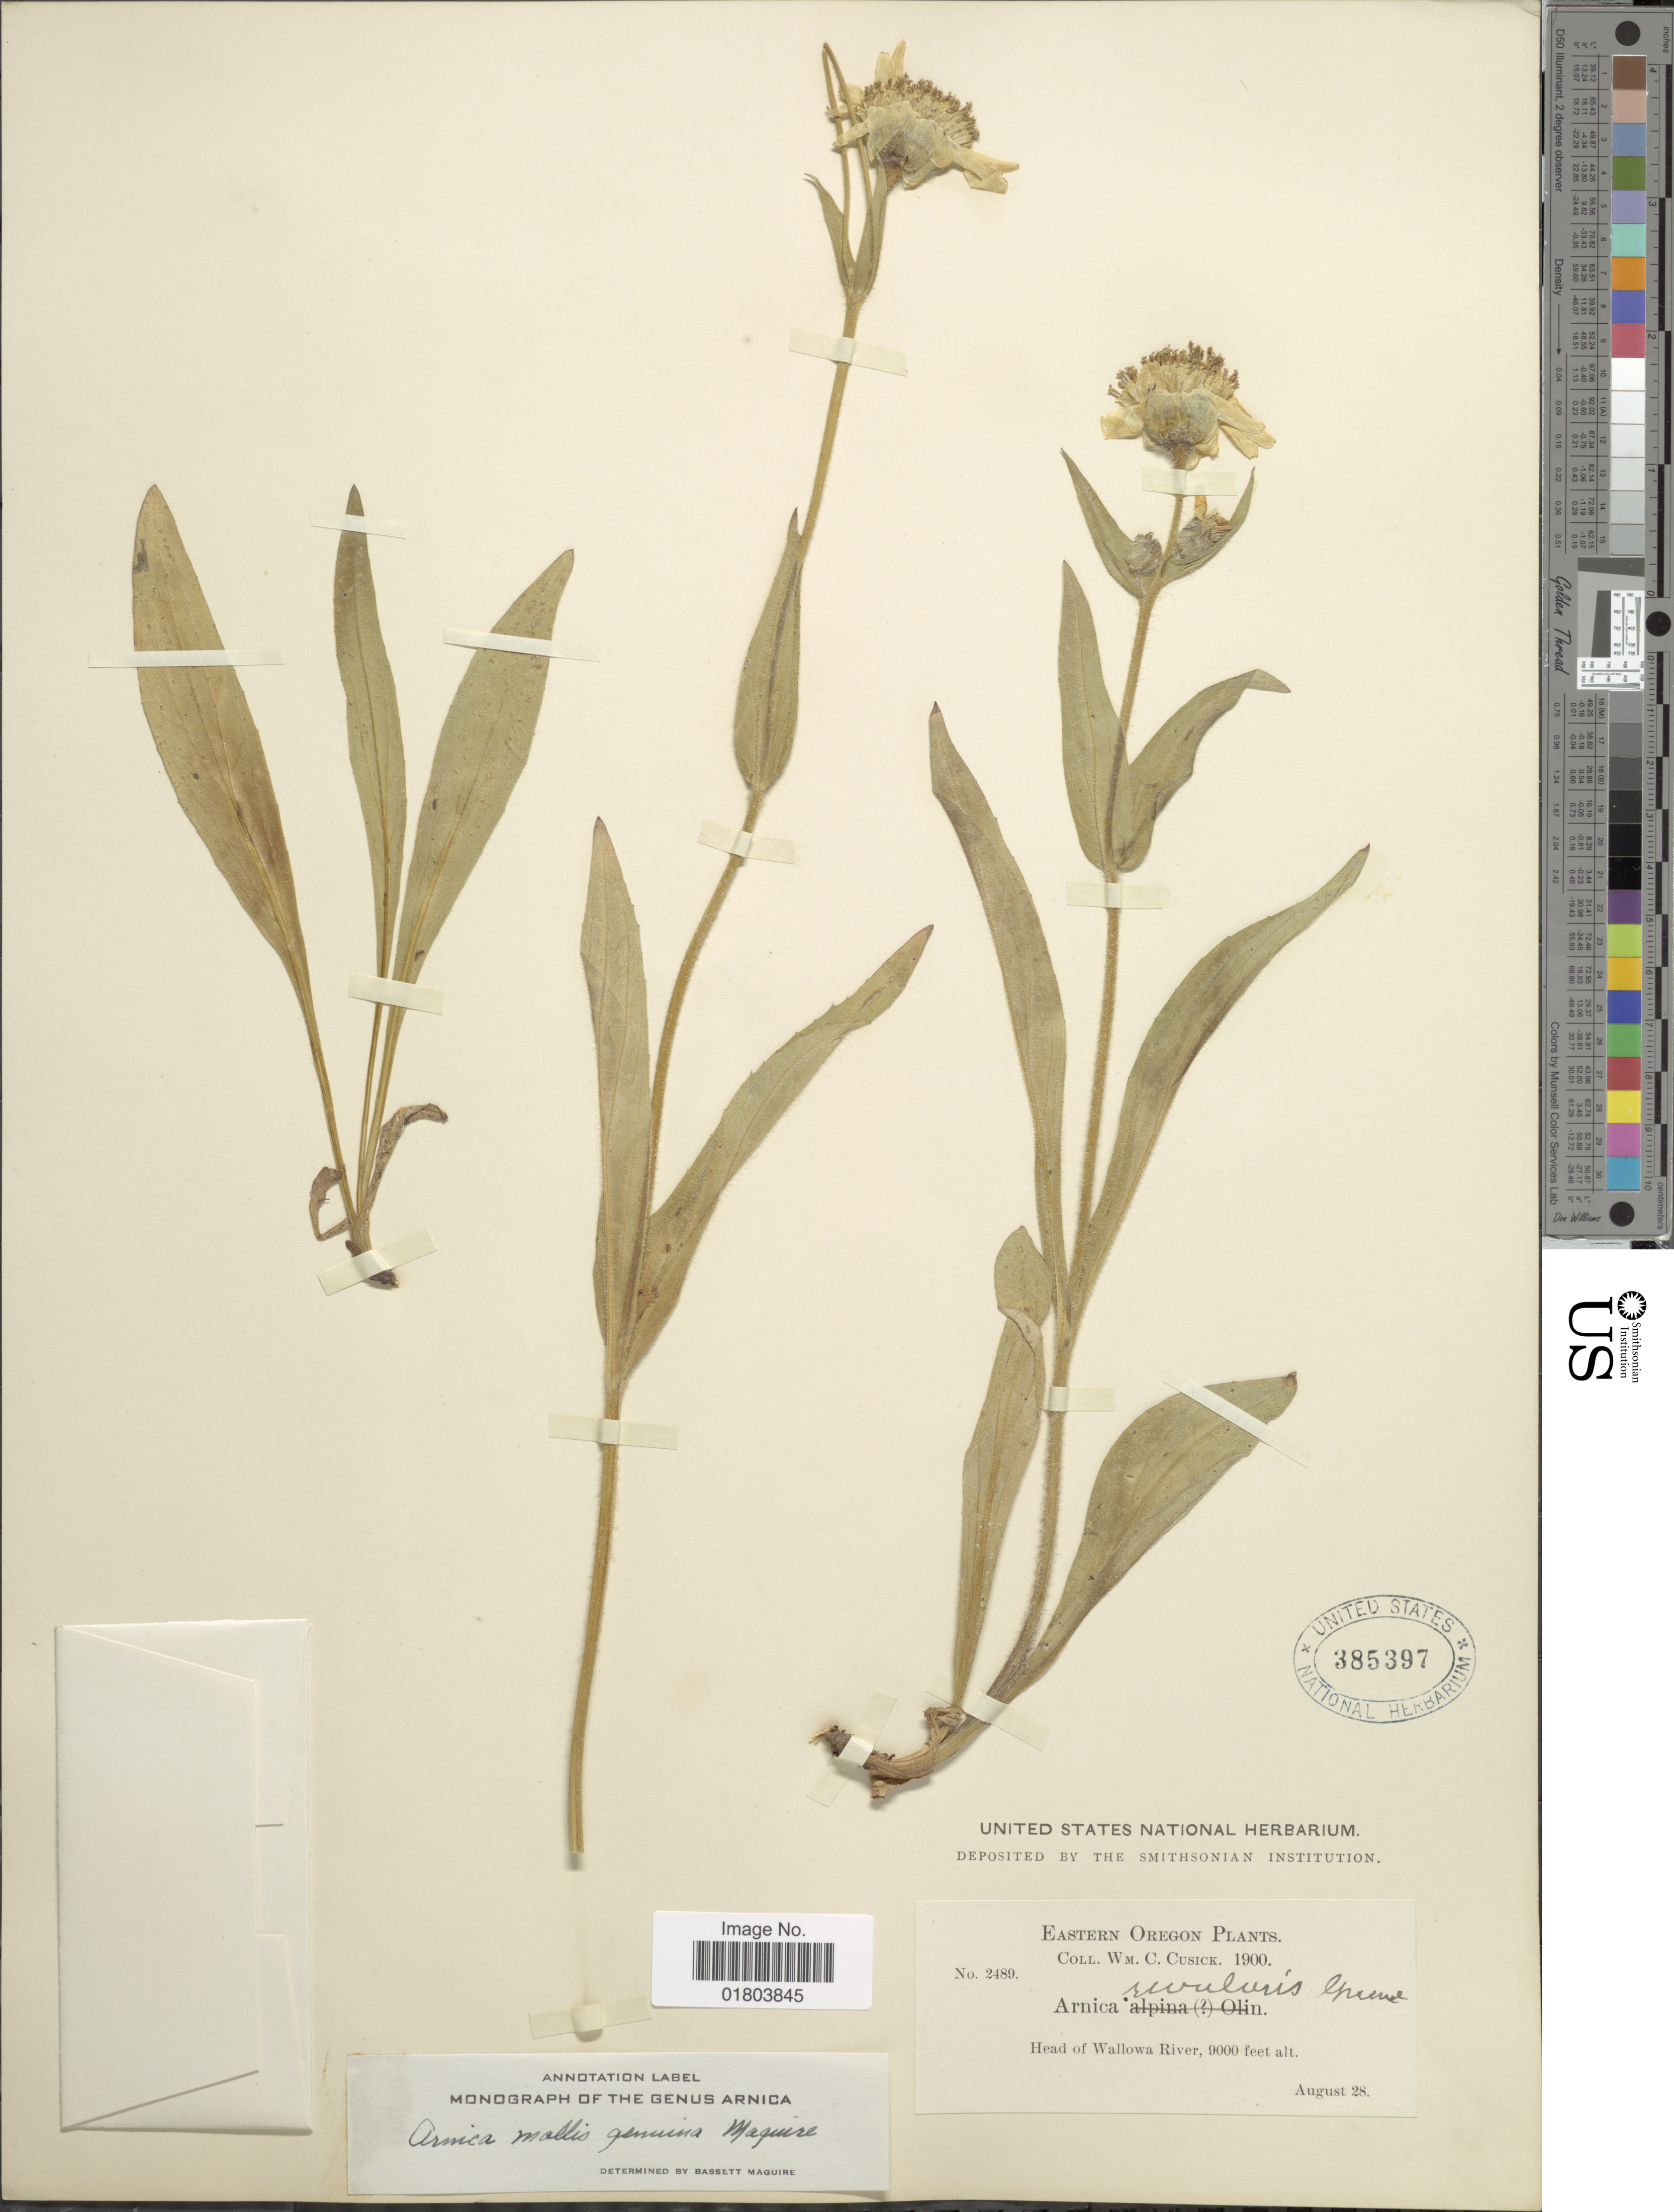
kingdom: Plantae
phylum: Tracheophyta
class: Magnoliopsida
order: Asterales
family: Asteraceae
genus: Arnica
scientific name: Arnica mollis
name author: Hook.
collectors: W. C. Cusick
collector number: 2489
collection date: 1900-08-28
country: United States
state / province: Oregon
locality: Eastern Oregon, Head of Wallowa River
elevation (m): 2743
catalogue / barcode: US 385397